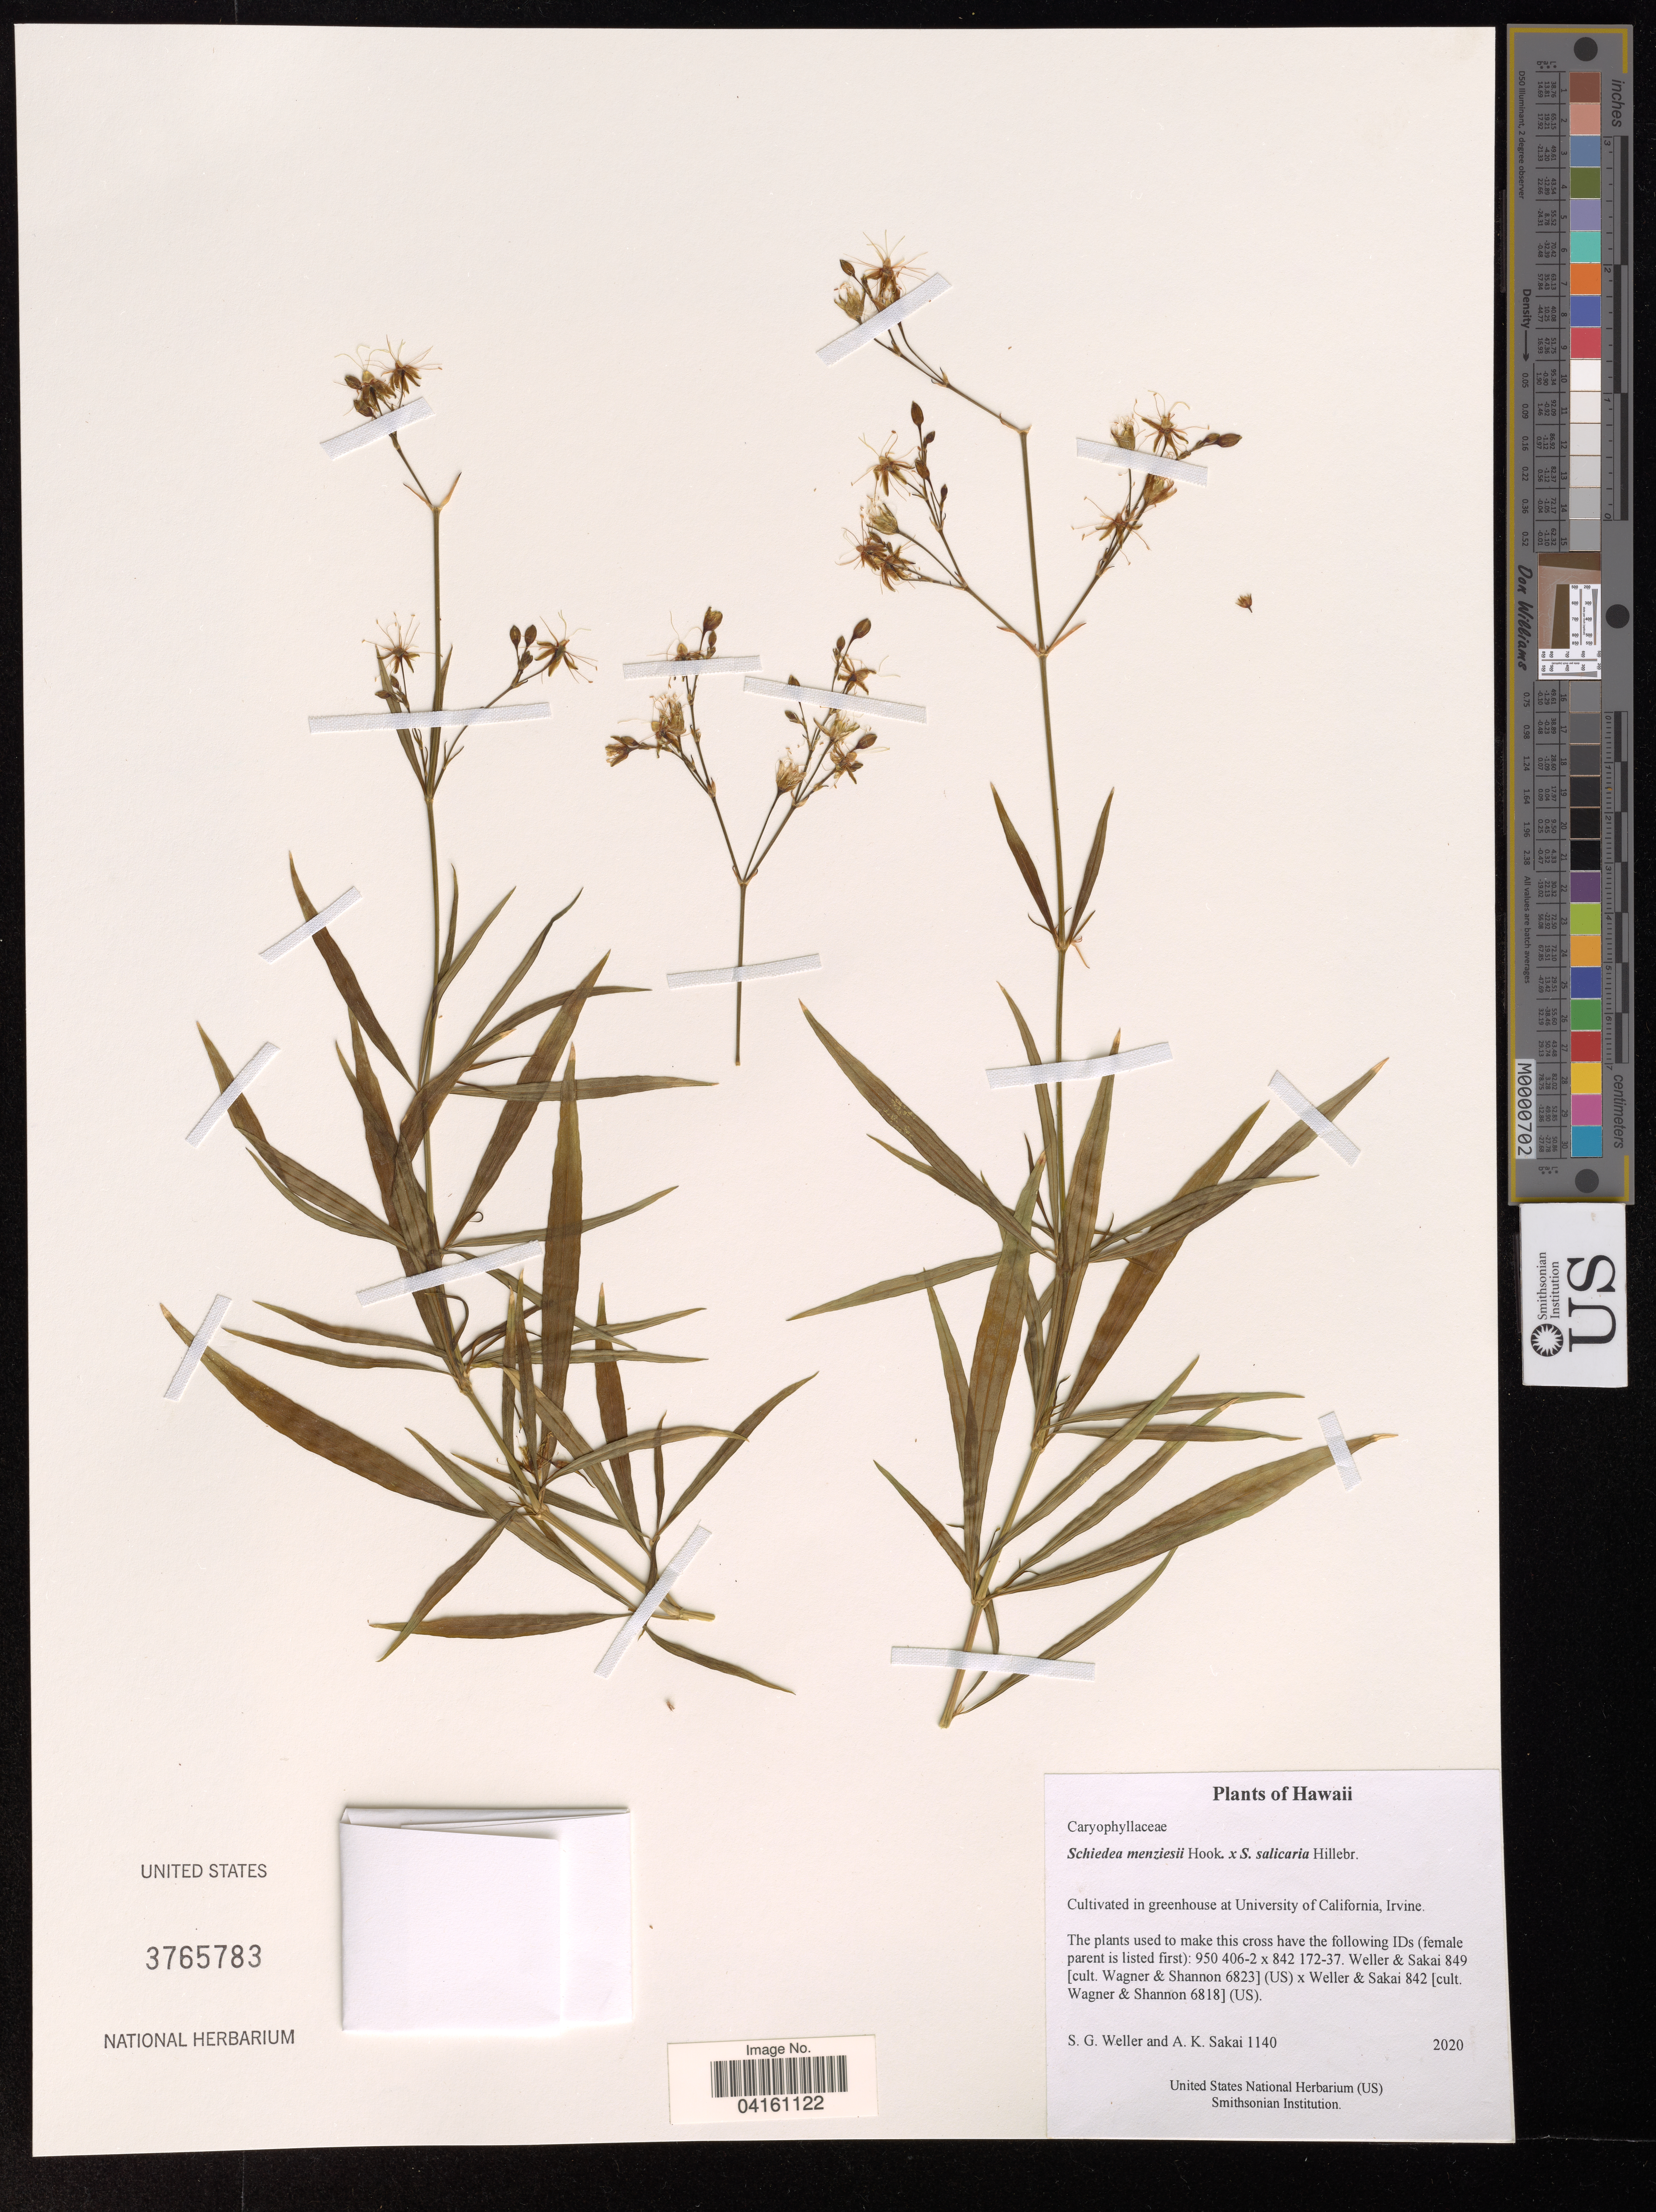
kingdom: Plantae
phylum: Tracheophyta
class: Magnoliopsida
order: Caryophyllales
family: Caryophyllaceae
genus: Schiedea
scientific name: Schiedea menziesii x S. salicaria Hillebr.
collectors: S. G. Weller & A. Sakai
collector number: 1140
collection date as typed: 2020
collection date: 2020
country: United States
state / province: California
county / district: Orange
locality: Cultivated in greenhouse at University of California, Irvine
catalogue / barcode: US 3765783